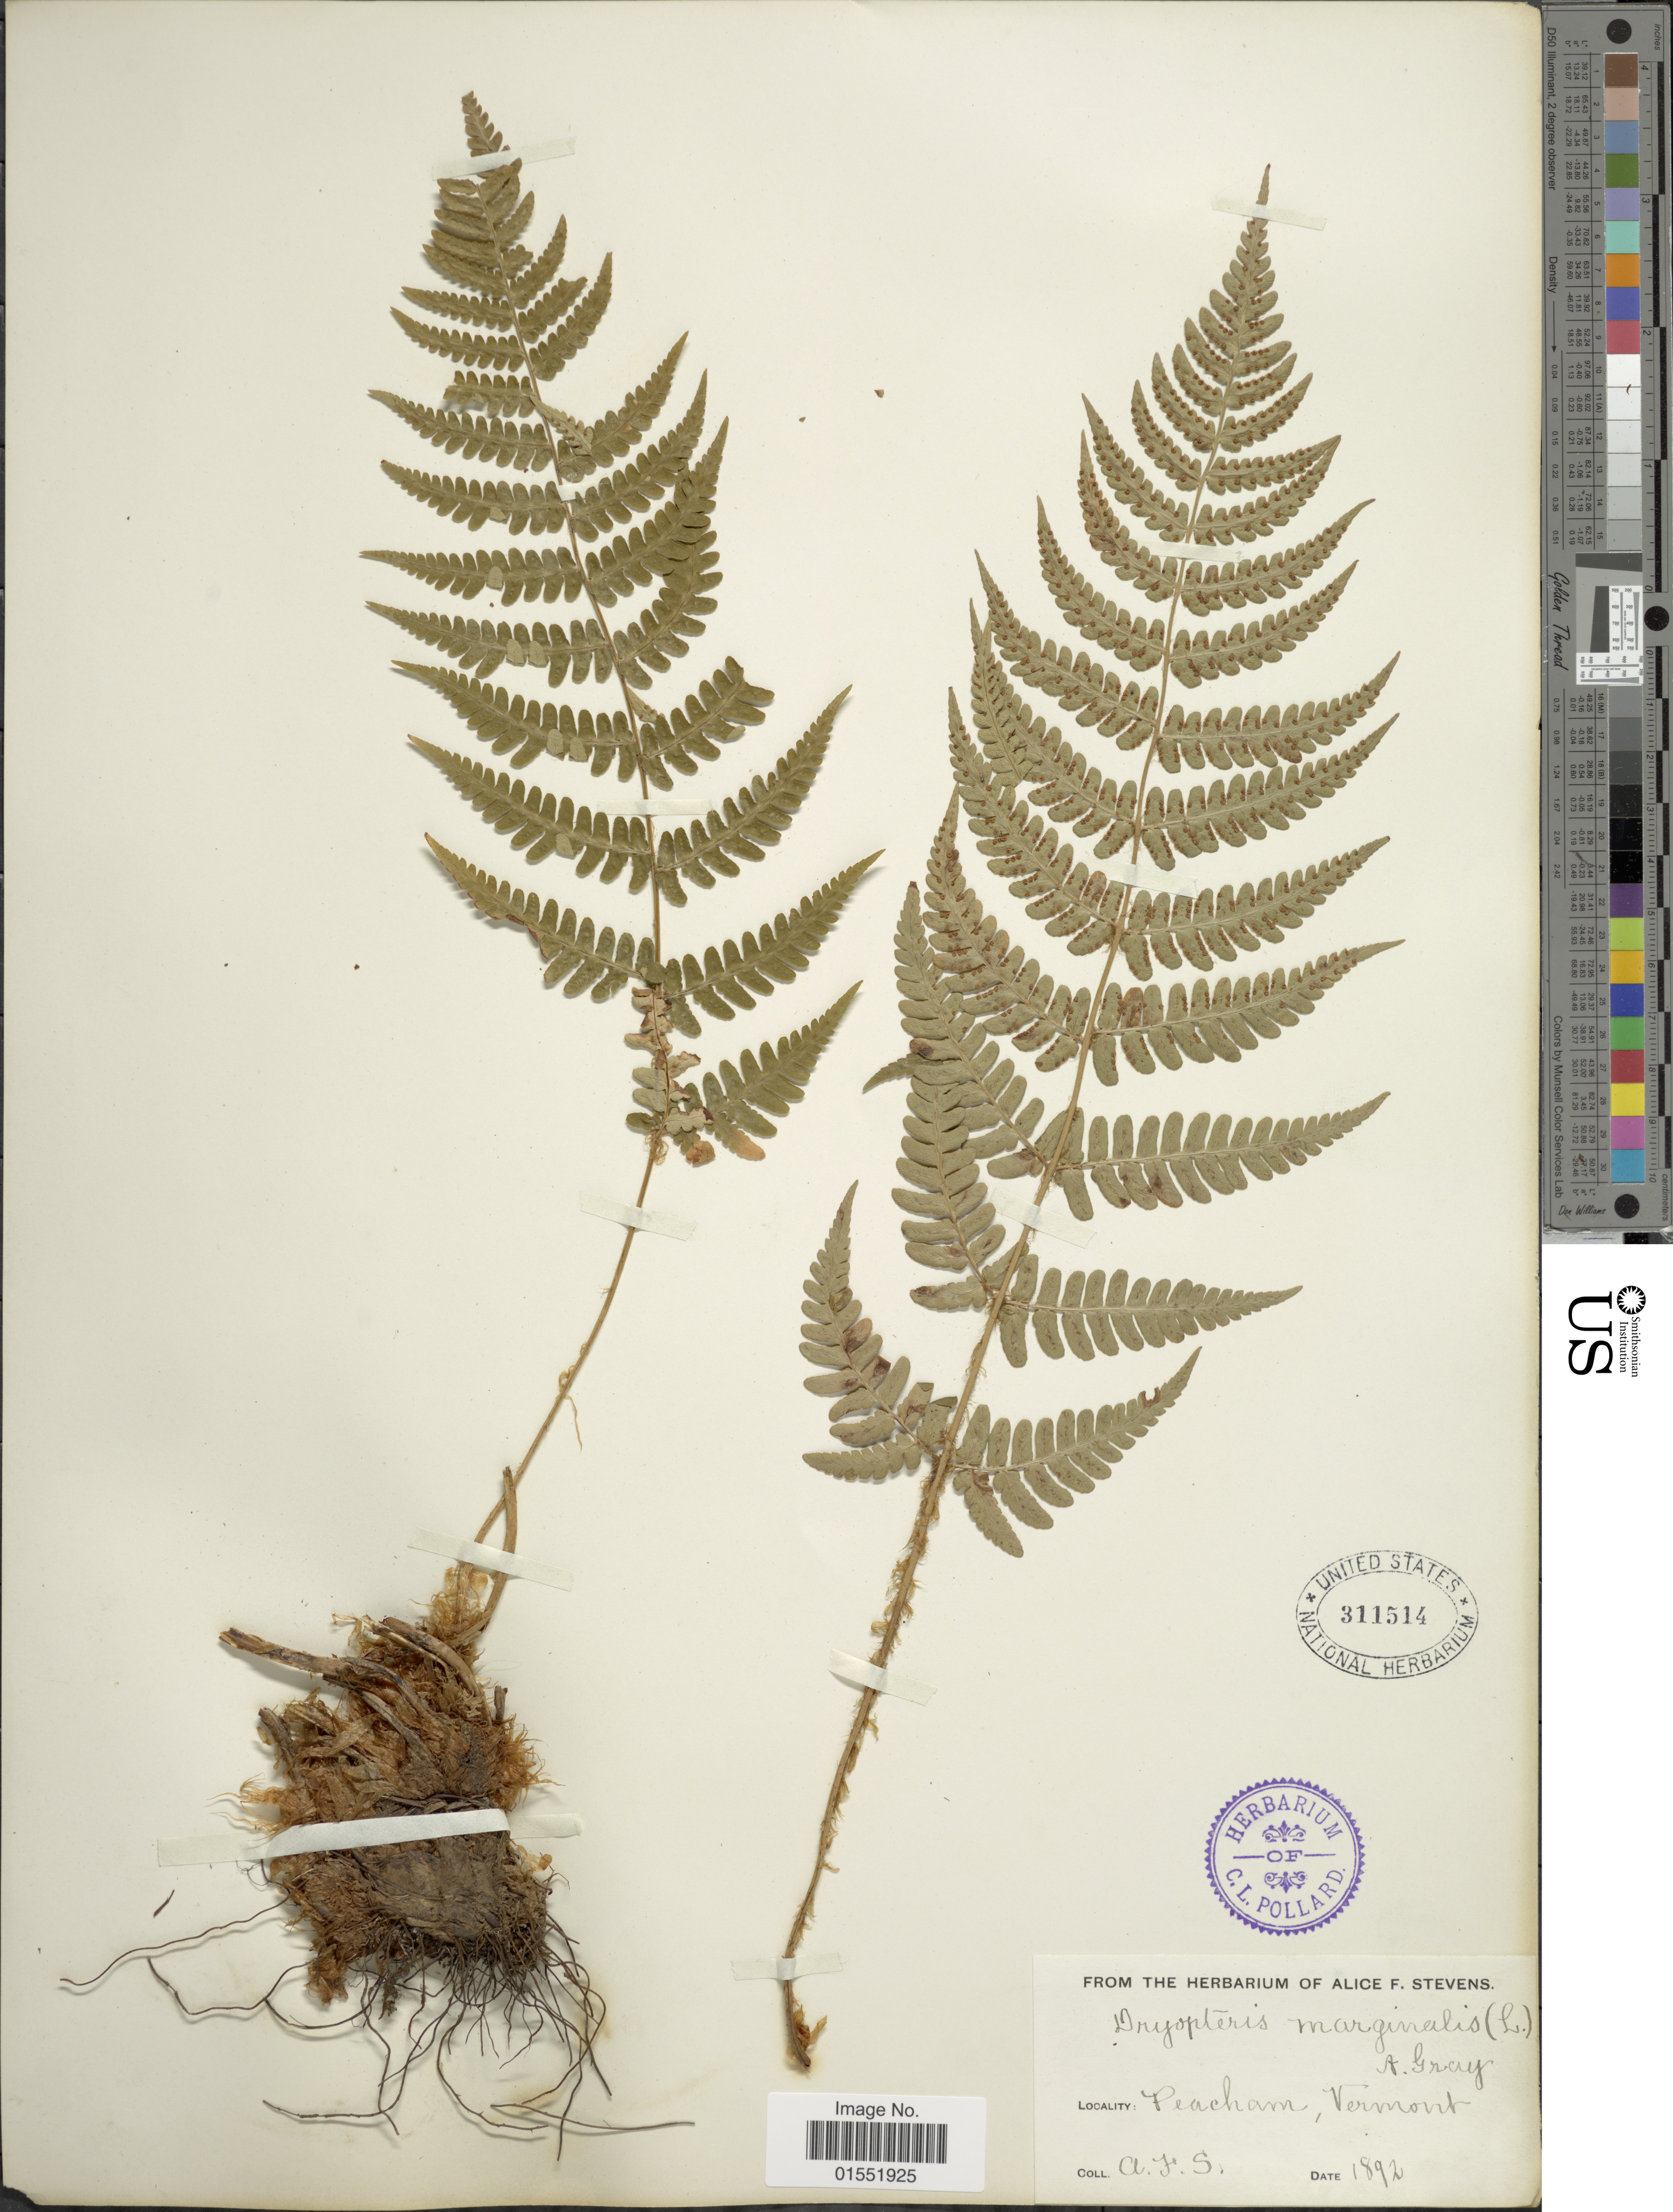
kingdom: Plantae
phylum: Tracheophyta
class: Polypodiopsida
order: Polypodiales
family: Dryopteridaceae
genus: Dryopteris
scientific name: Dryopteris marginalis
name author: (L.) A. Gray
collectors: A. Stevens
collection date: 1892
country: United States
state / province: Vermont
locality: Peacham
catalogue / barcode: US 311514